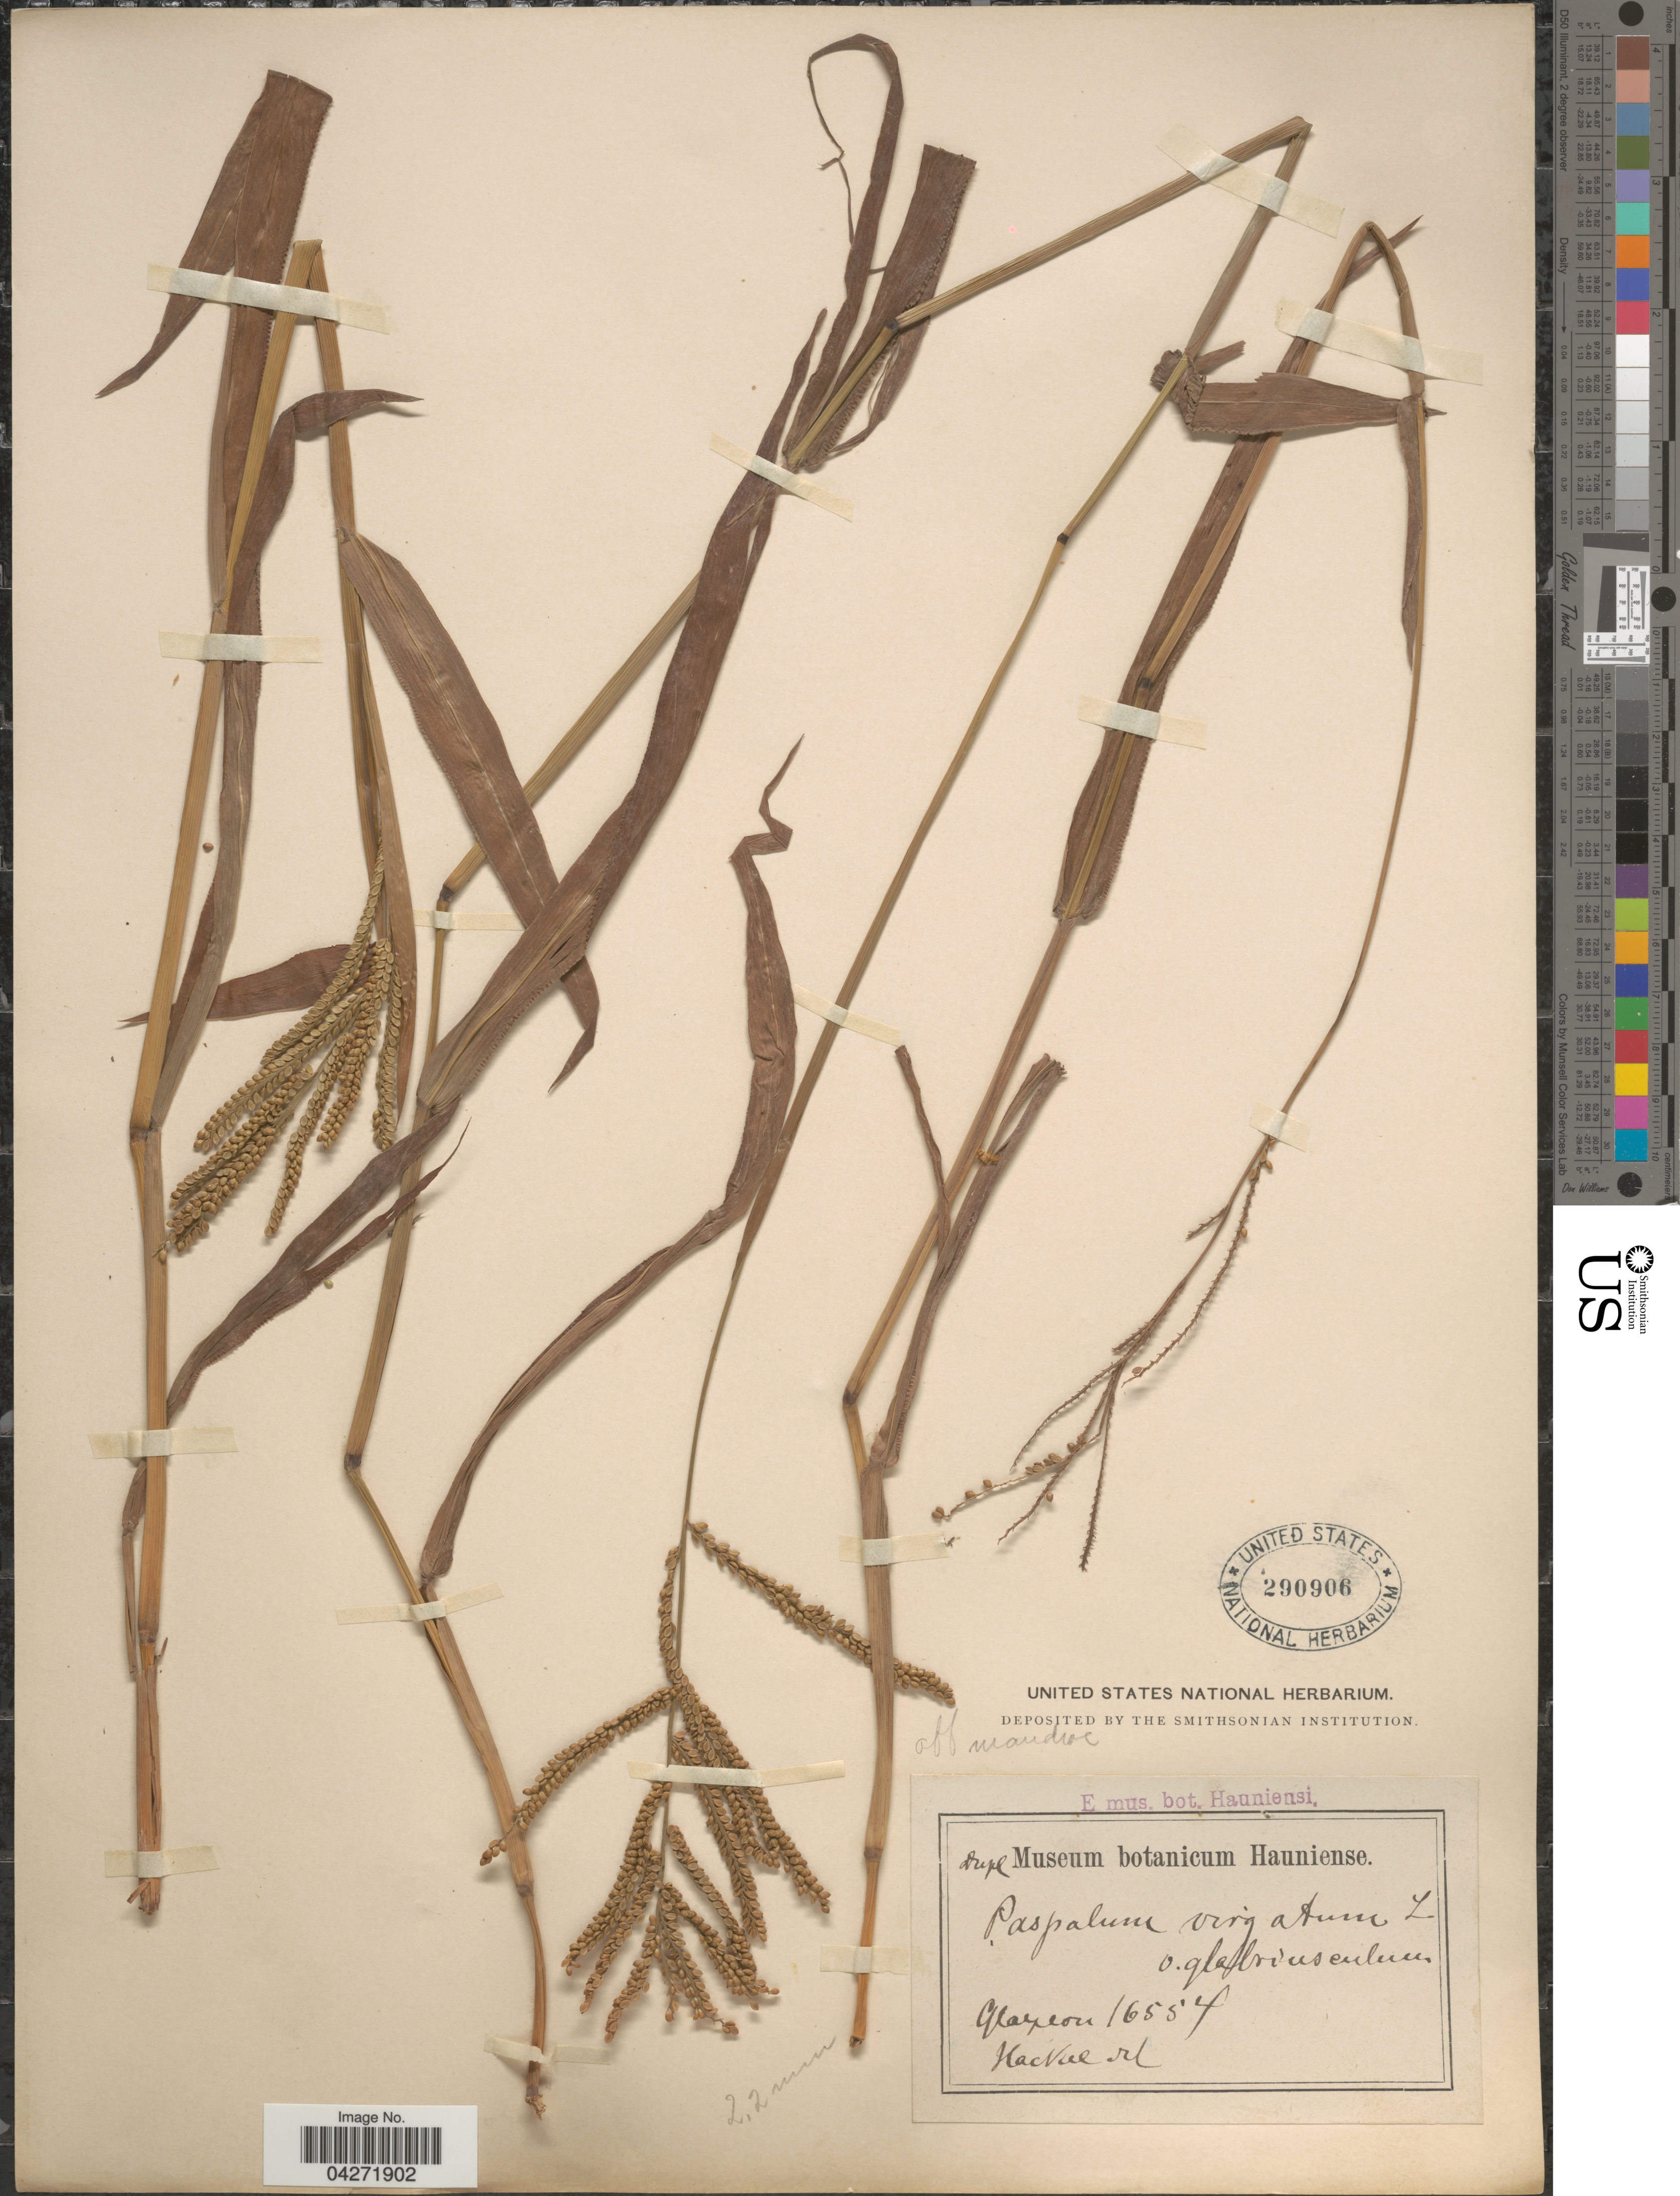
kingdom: Plantae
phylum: Tracheophyta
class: Liliopsida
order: Poales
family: Poaceae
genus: Paspalum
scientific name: Paspalum mandiocanum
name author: Trin.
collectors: Glaziou, --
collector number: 16554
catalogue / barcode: US 290906